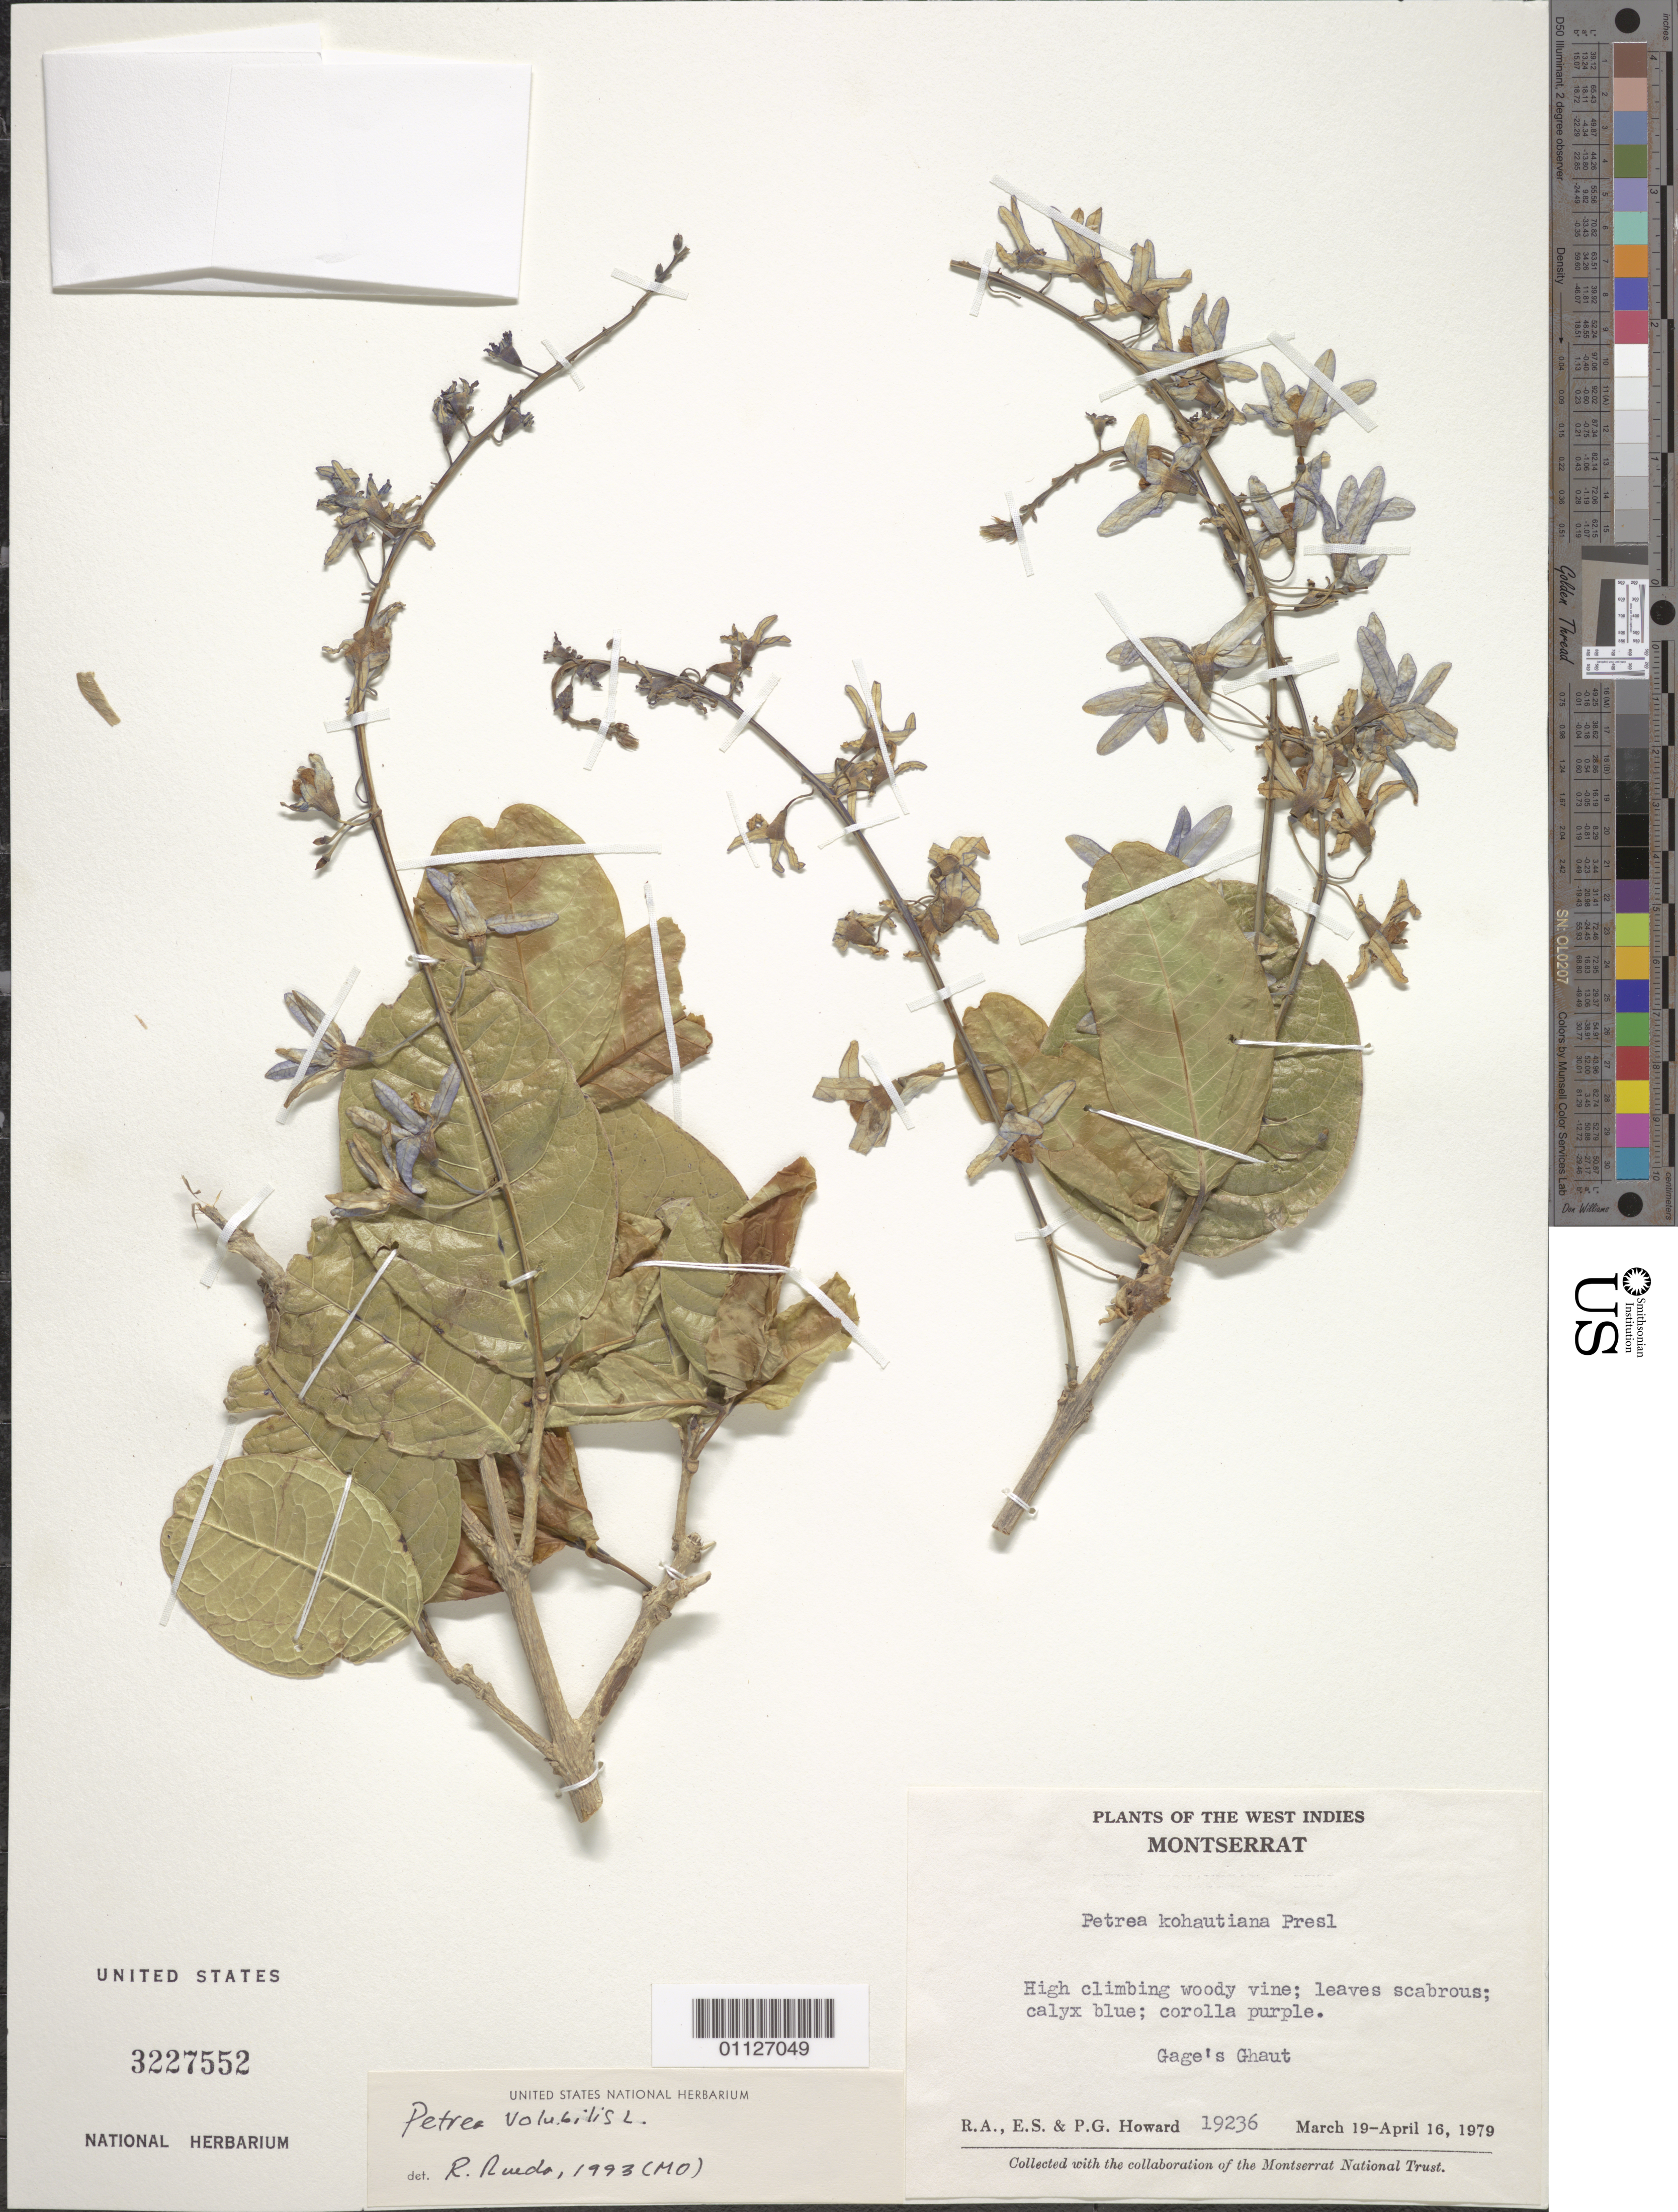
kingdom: Plantae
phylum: Tracheophyta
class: Magnoliopsida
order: Lamiales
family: Verbenaceae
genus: Petrea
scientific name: Petrea volubilis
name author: L.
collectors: R. A. Howard, E. S. Howard & P. Howard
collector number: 19236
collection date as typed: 19 Mar 1979 to 16 Apr 1979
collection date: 1979-03-19/1979-04-16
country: Montserrat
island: Montserrat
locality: Gage's Ghaut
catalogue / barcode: US 3227552